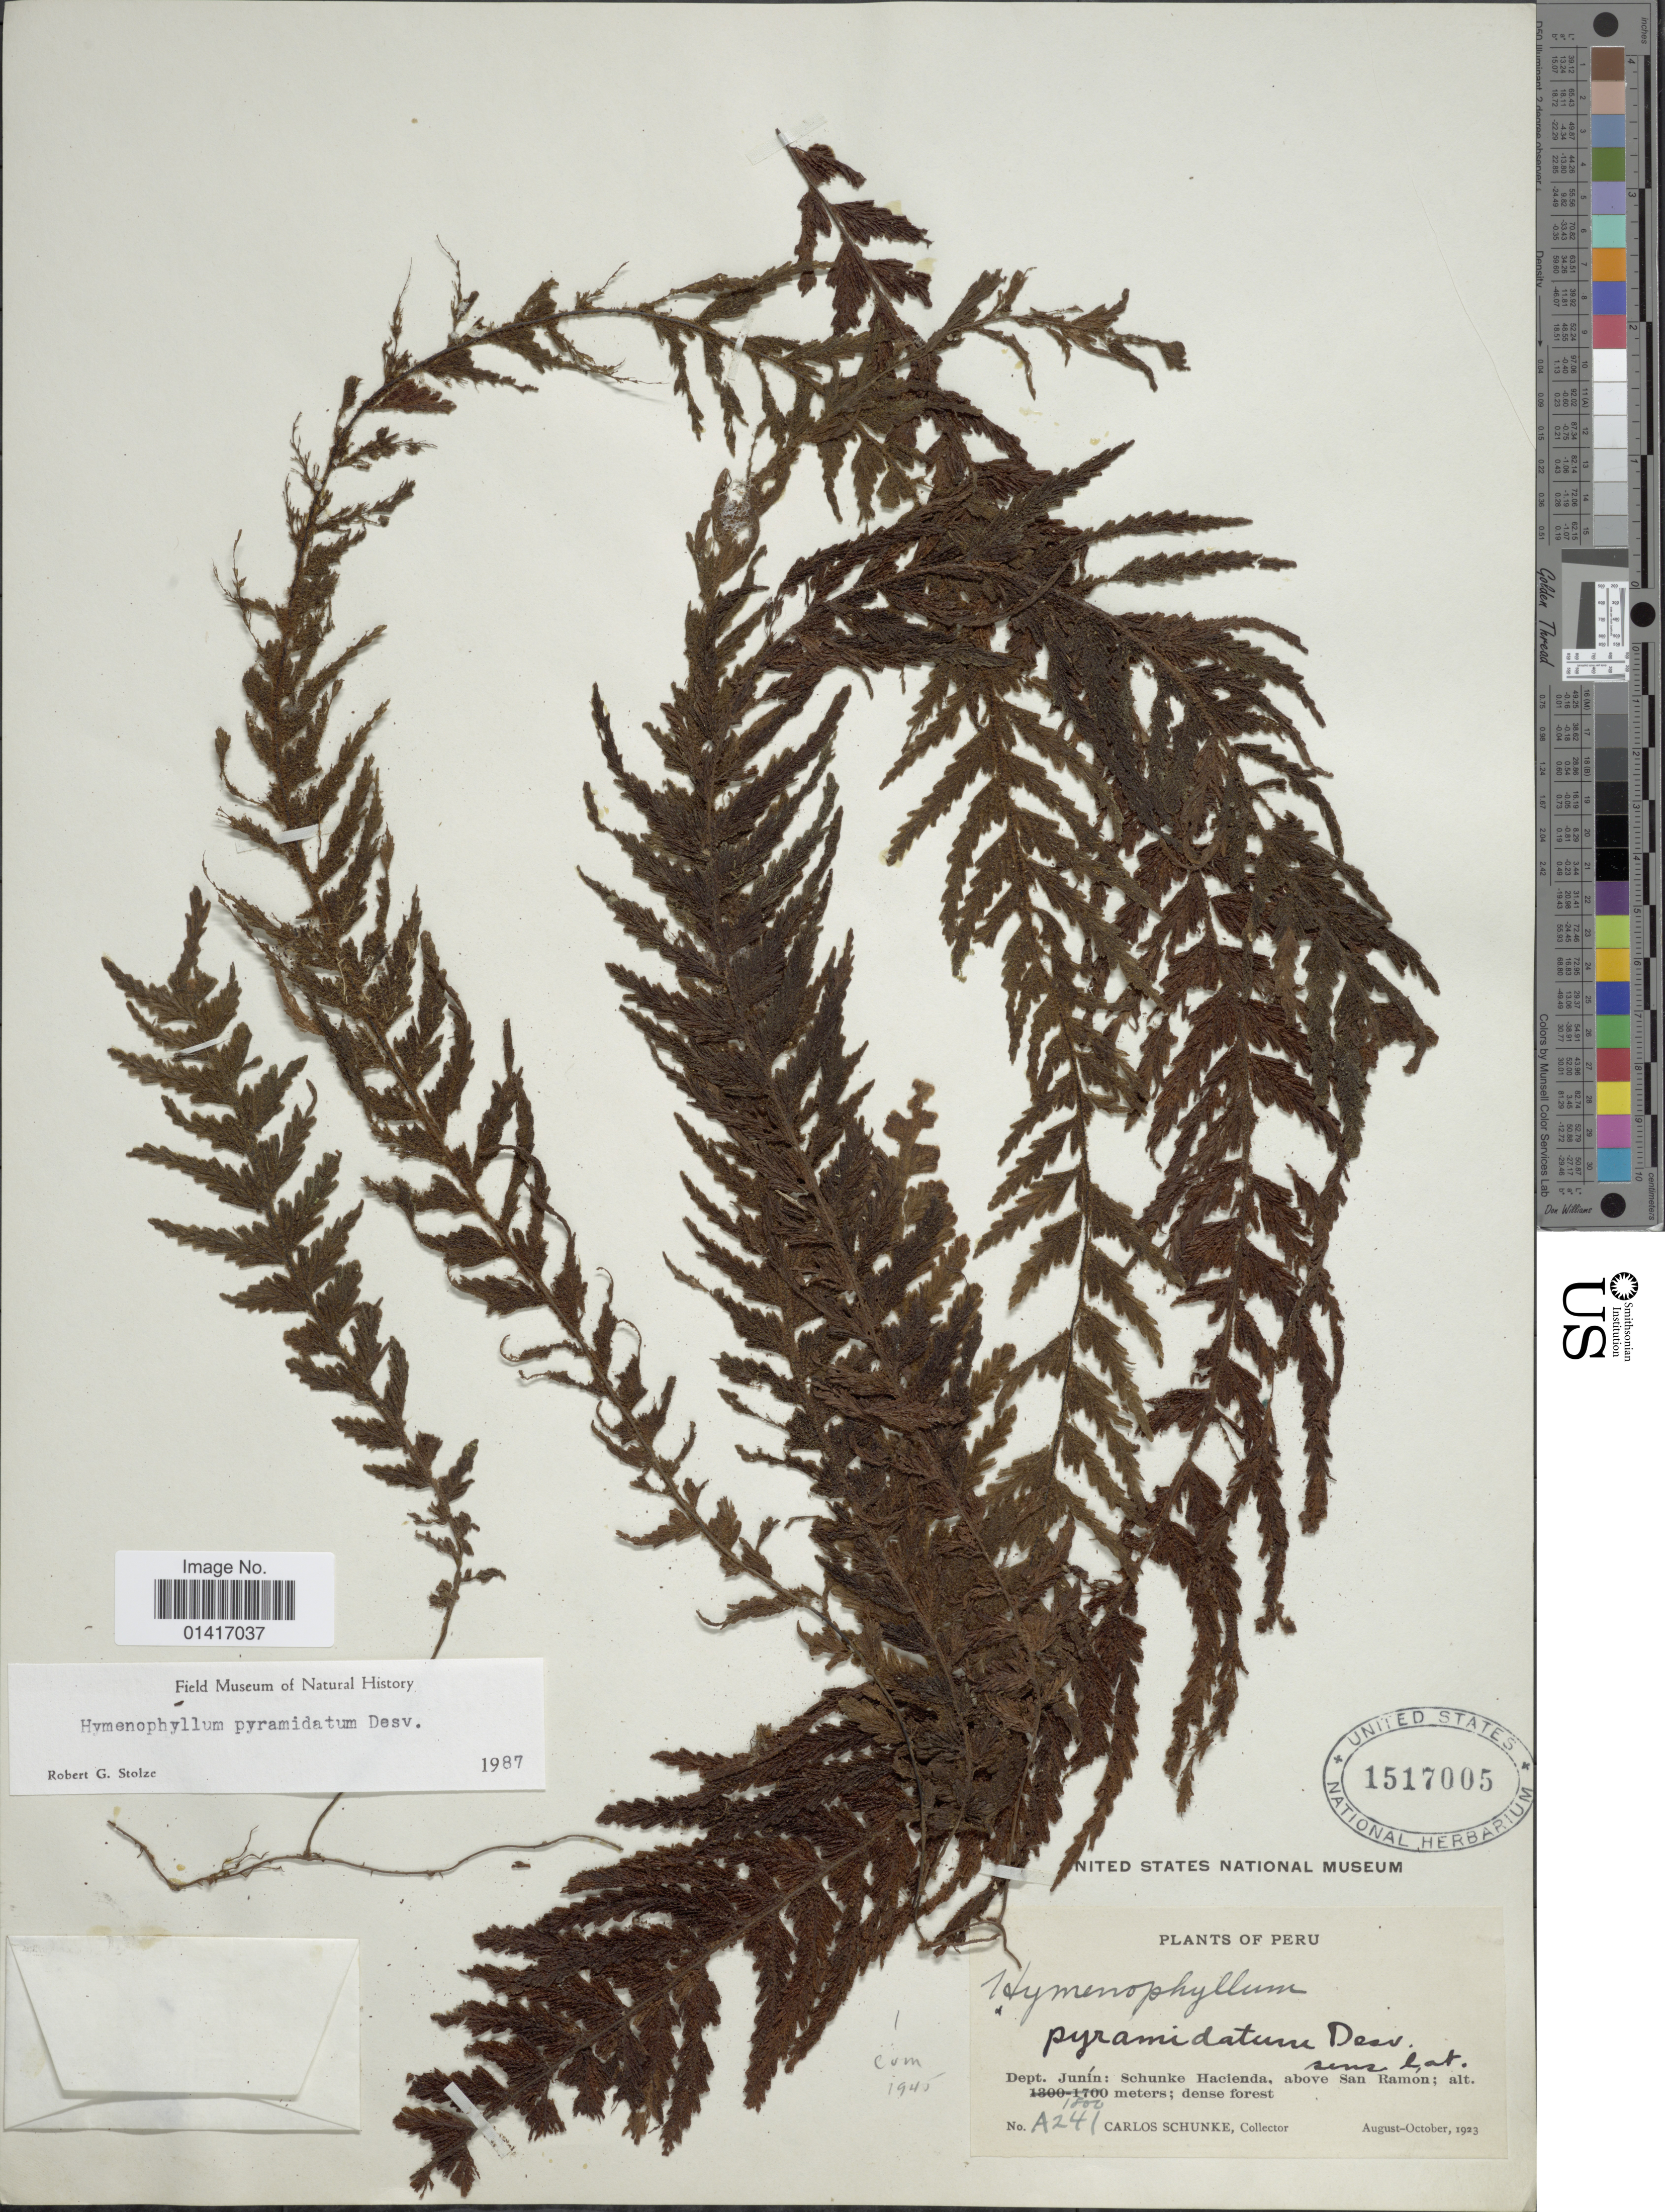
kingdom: Plantae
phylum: Tracheophyta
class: Polypodiopsida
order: Hymenophyllales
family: Hymenophyllaceae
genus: Hymenophyllum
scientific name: Hymenophyllum pyramidatum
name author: Desv.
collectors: C. Schunke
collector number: A241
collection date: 1923-08/1923-10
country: Peru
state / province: Junín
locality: Schunke Hacienda, above San Ramon, dense forest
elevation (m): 1800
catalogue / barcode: US 1517005